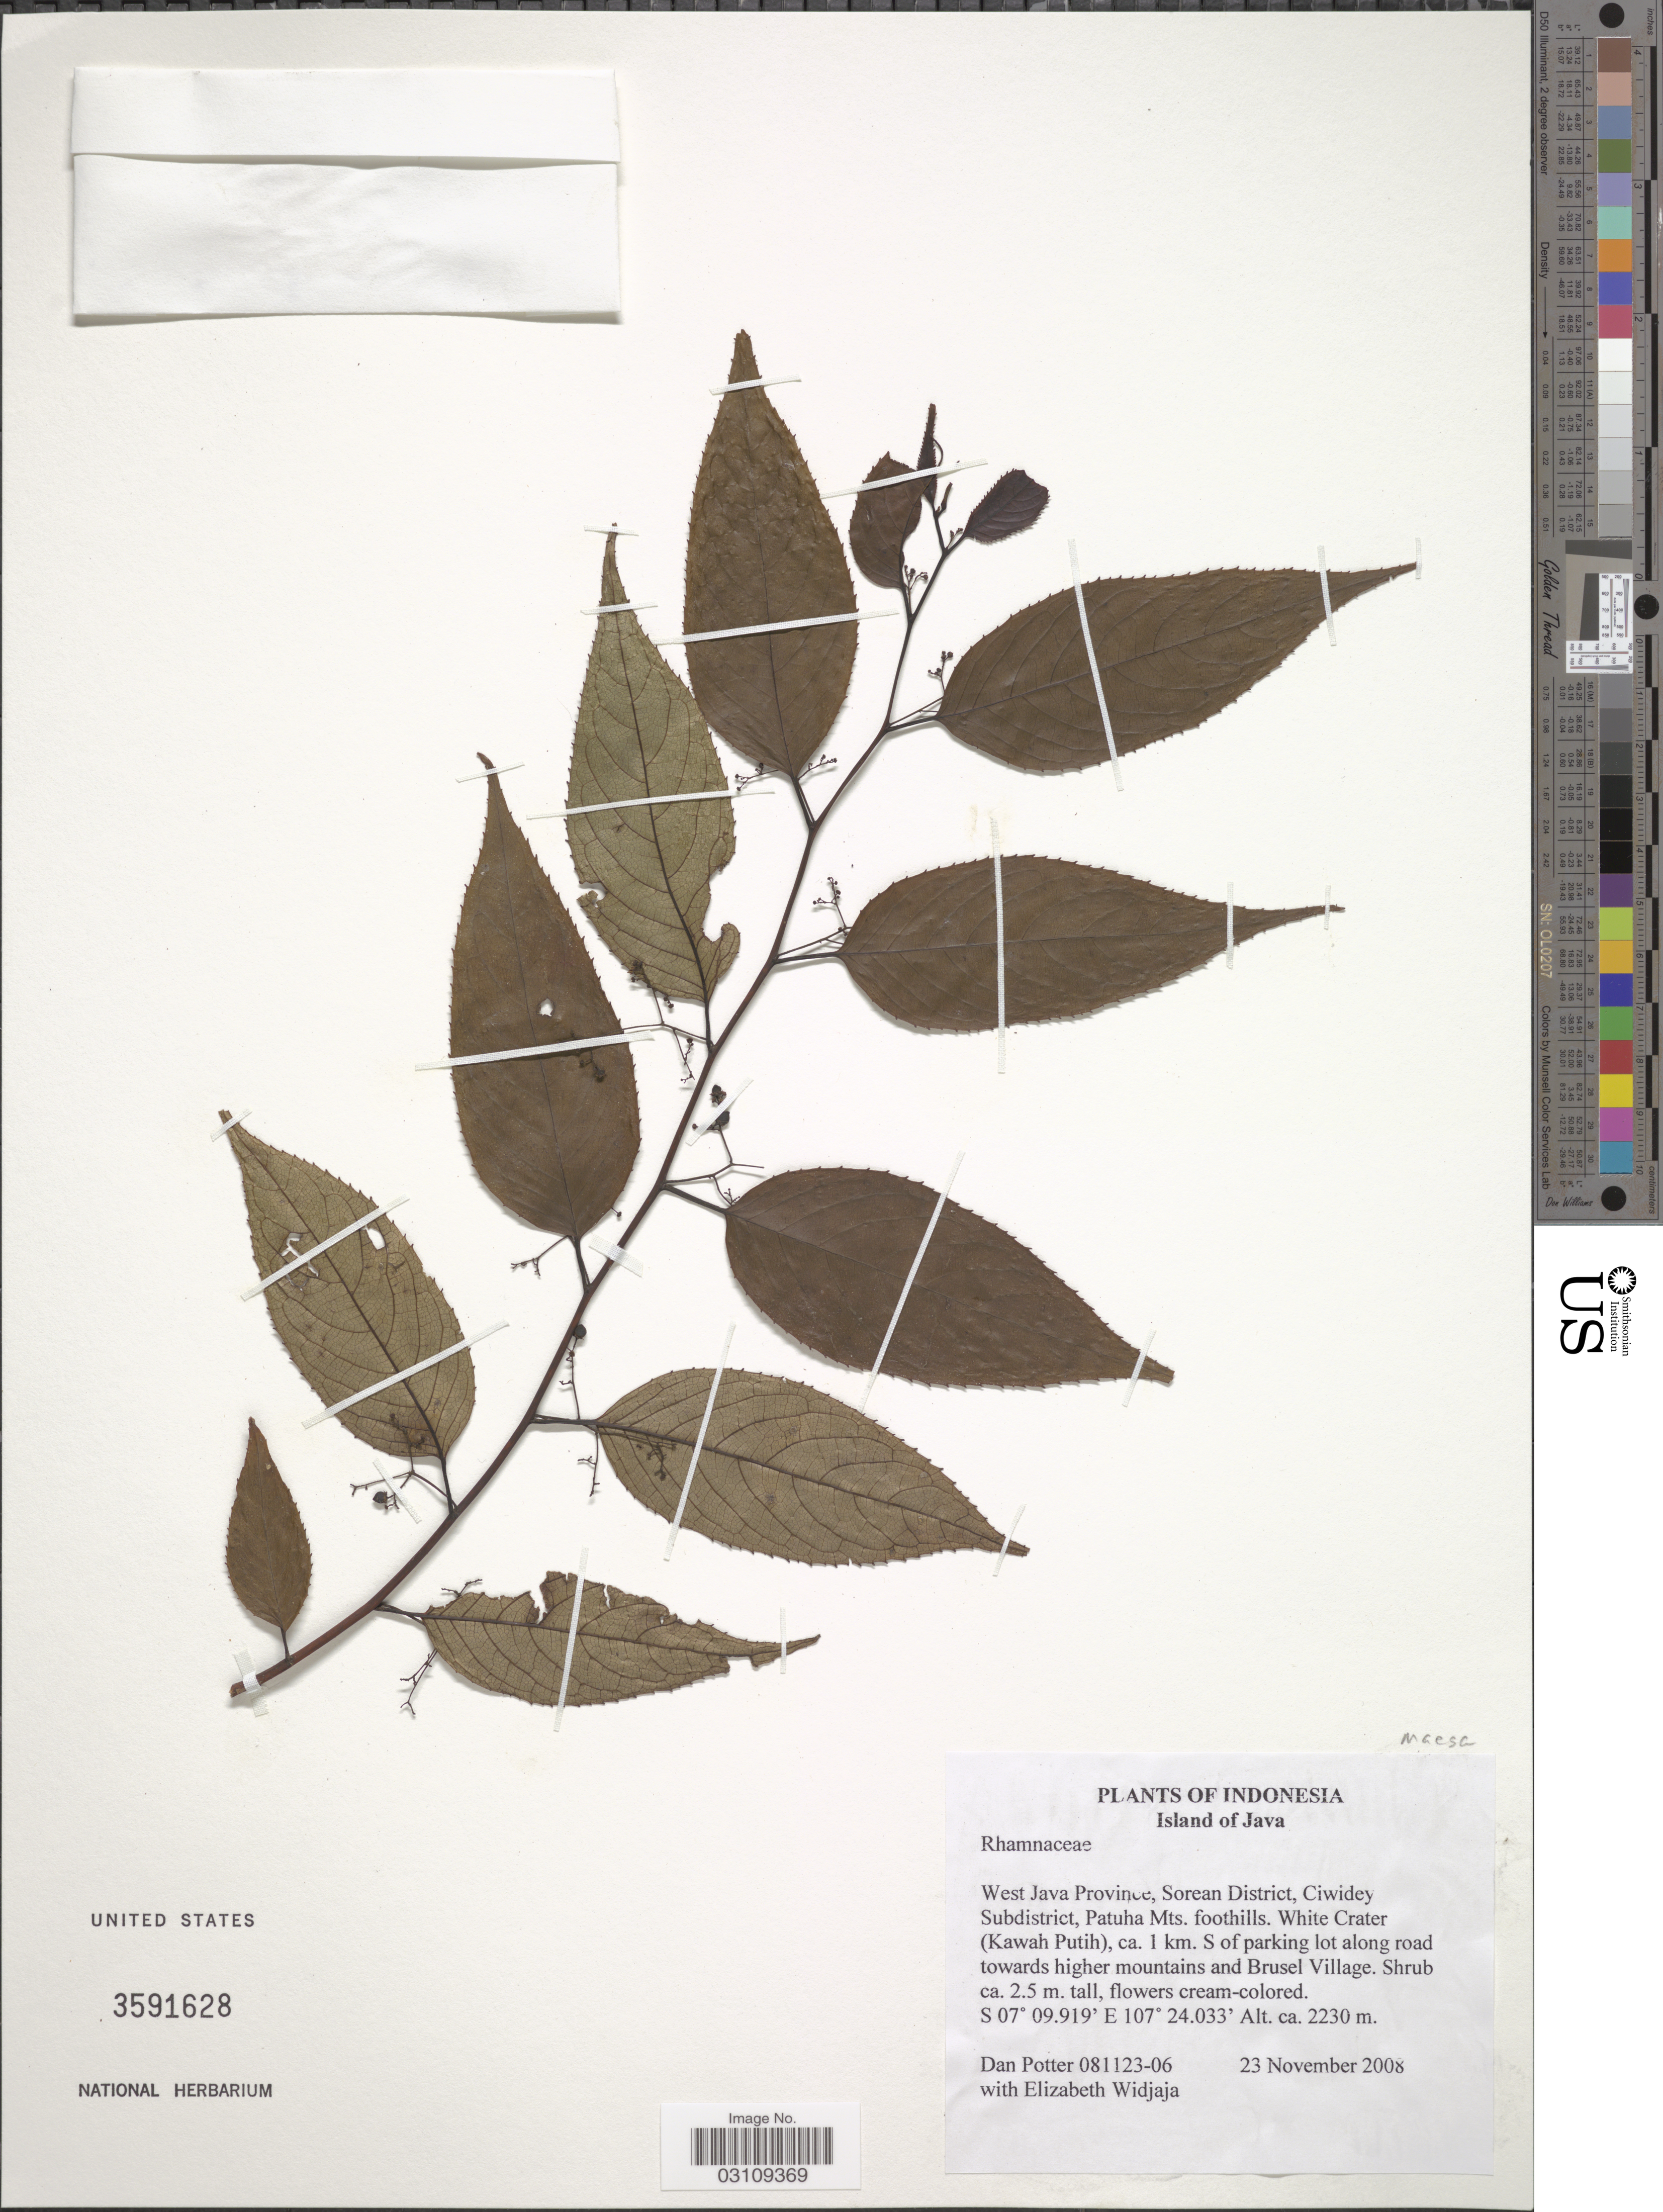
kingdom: Plantae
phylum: Tracheophyta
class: Magnoliopsida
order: Ericales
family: Primulaceae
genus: Maesa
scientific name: Maesa sp.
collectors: D. Potter & E. A. Widjaja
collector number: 081123-06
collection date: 2008-11-23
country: Indonesia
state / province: Java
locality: Island of Java. West Java Province, Sorean District, Ciwidey Subdistrict, Patuha Mts. foothills. White Crater (Kawah Putih), ca. 1 km. S of parking lot along road towards higher mountains and Brusel Village.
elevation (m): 2230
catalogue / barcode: US 3591628